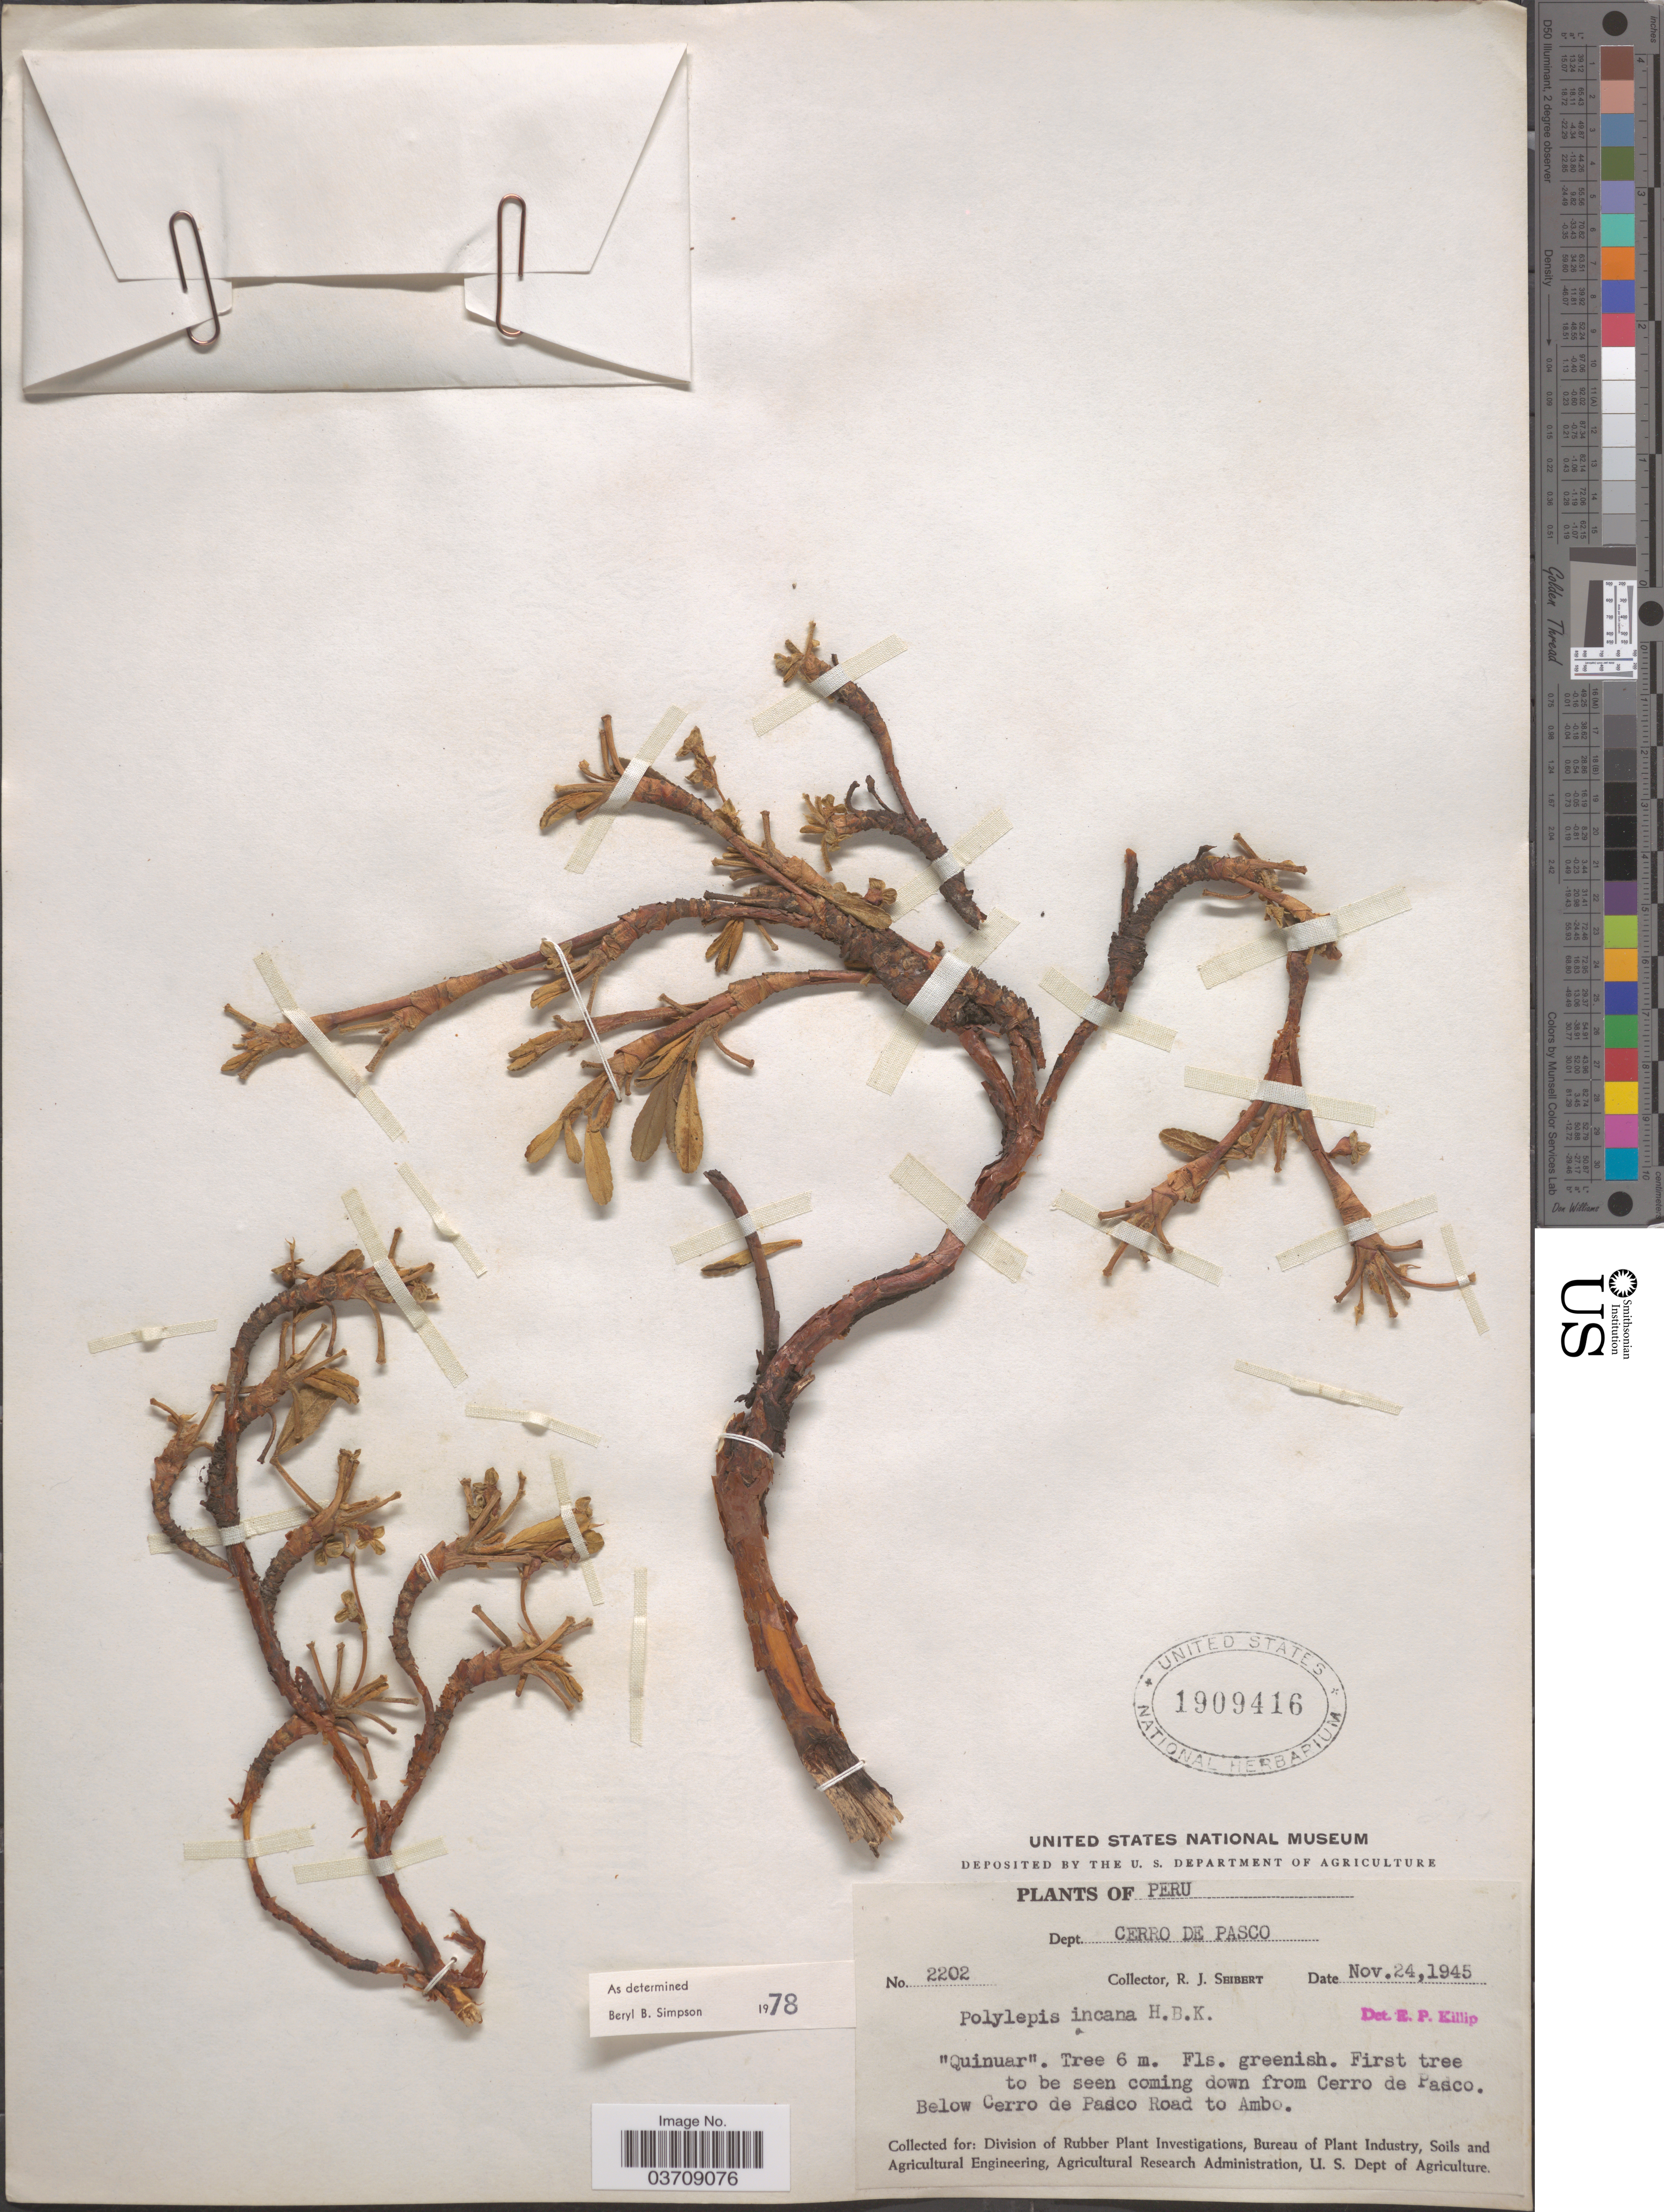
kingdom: Plantae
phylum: Tracheophyta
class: Magnoliopsida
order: Rosales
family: Rosaceae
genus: Polylepis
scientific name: Polylepis incana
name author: Kunth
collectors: R. J. Seibert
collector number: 2202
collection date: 1945-11-24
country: Peru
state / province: Pasco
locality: Dept. Cerro de Pasco. Below Cerro de Pasco Road to Ambo.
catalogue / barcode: US 1909416